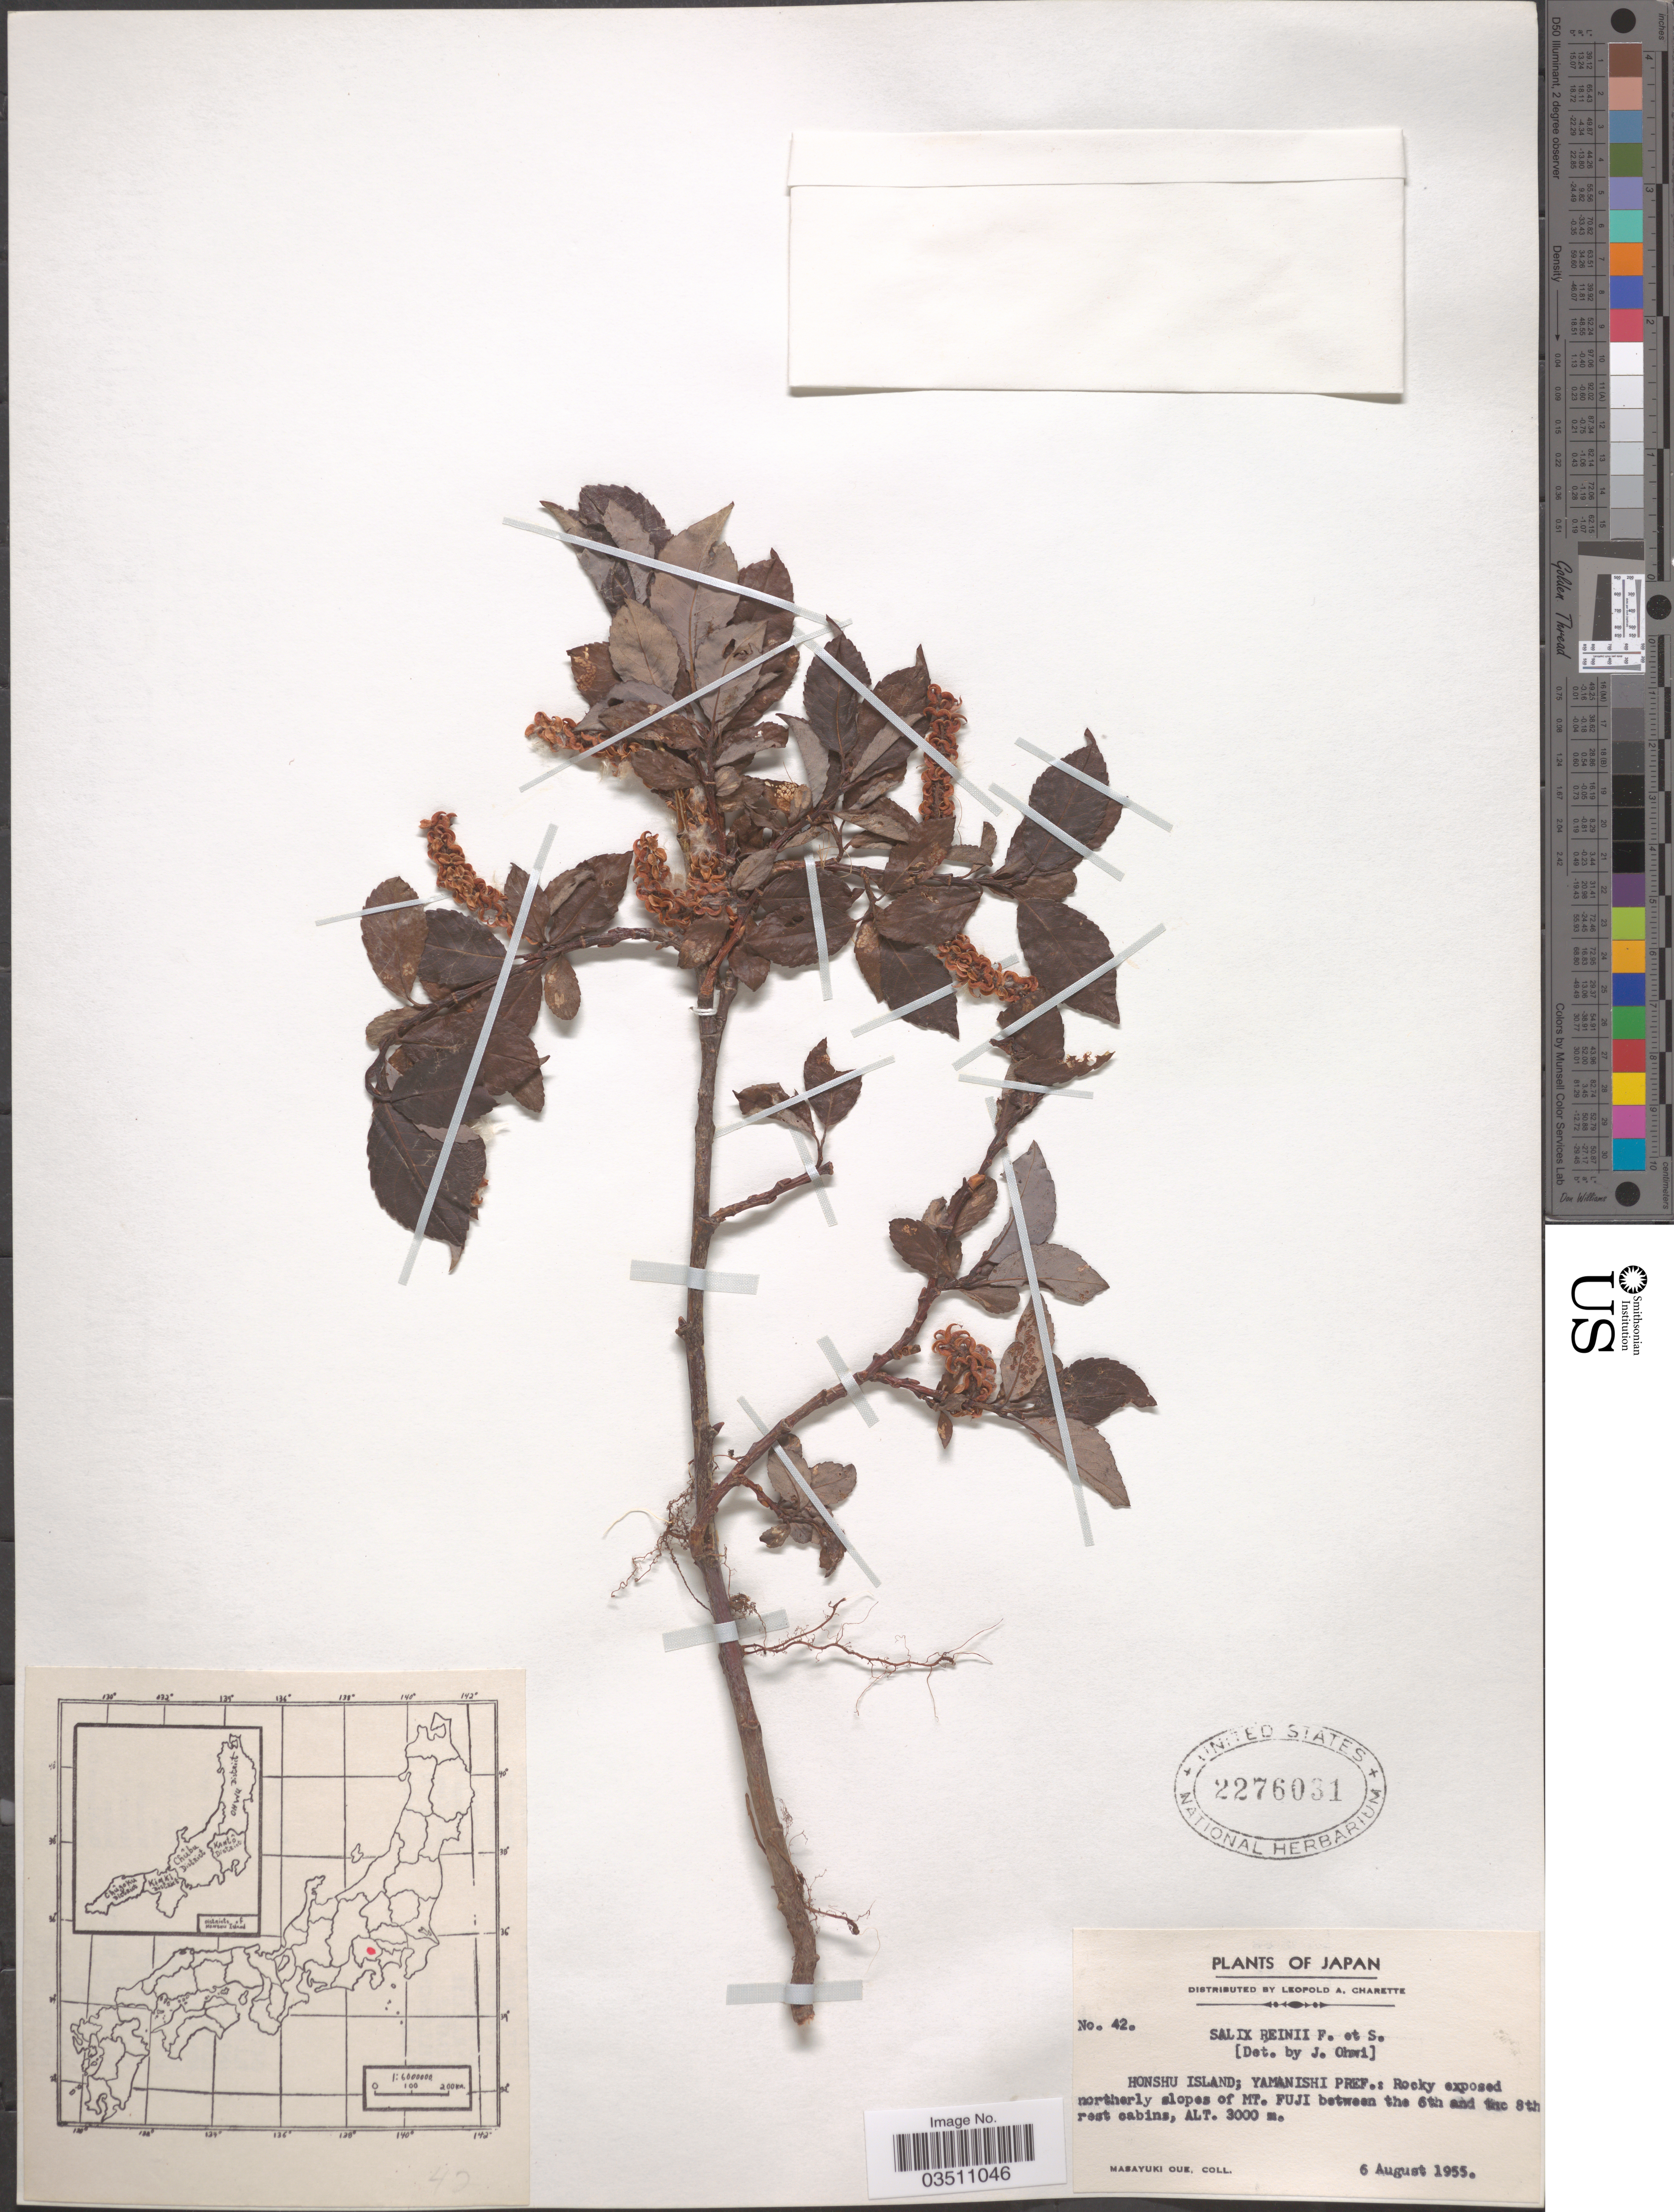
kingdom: Plantae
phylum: Tracheophyta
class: Magnoliopsida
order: Malpighiales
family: Salicaceae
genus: Salix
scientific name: Salix reinii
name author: Franch. & Sav. ex Seemen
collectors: M. Oue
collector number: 42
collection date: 1955-08-06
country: Japan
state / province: Yamanasi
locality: Honshu Island; Yamanishi Pref.: Northerly slopes of Mt. Fuji between the 6th and the 8th rest cabins.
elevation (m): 3000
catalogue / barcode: US 2276031